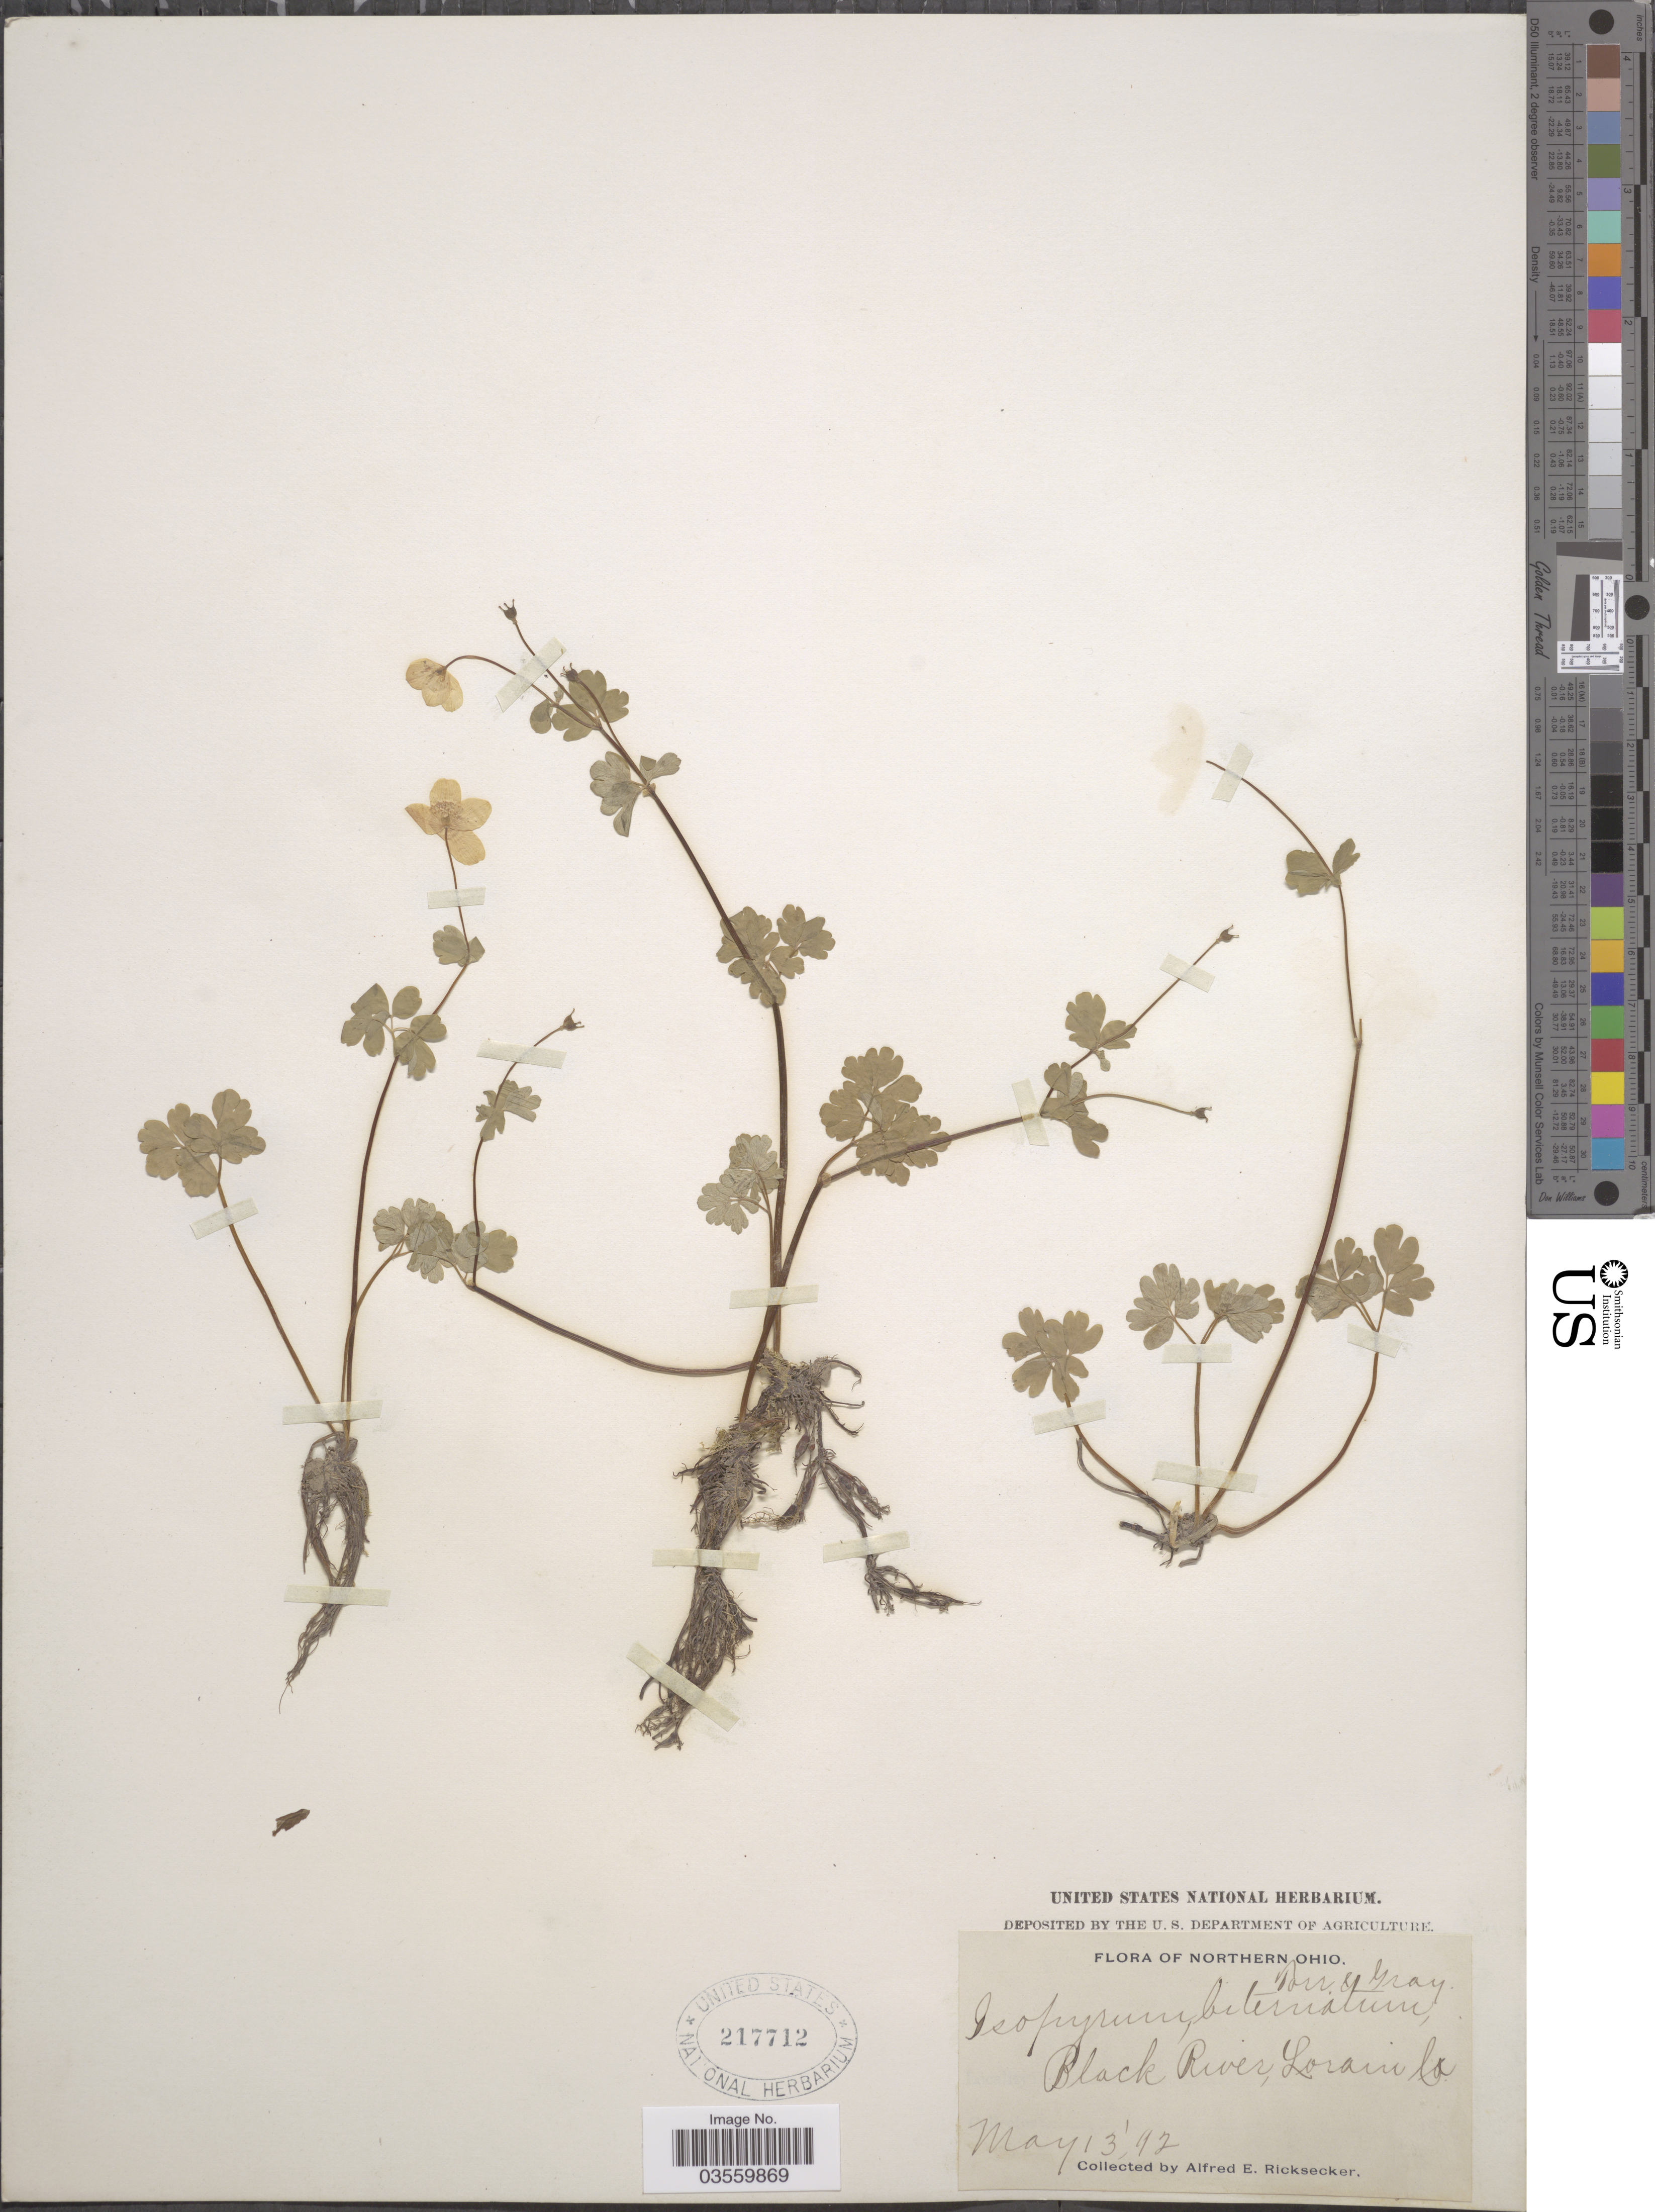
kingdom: Plantae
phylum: Tracheophyta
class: Magnoliopsida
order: Ranunculales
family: Ranunculaceae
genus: Enemion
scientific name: Enemion biternatum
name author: (Torr. & A. Gray) Raf.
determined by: Strong, Mark T., (BOT), Smithsonian Institution - National Museum of Natural History (UNITED STATES)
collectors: A. E. Ricksecker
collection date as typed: Transcribed d/m/y: 13/5/92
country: United States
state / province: Ohio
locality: Northern Ohio. Black River, Lorain Co.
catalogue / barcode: US 217712